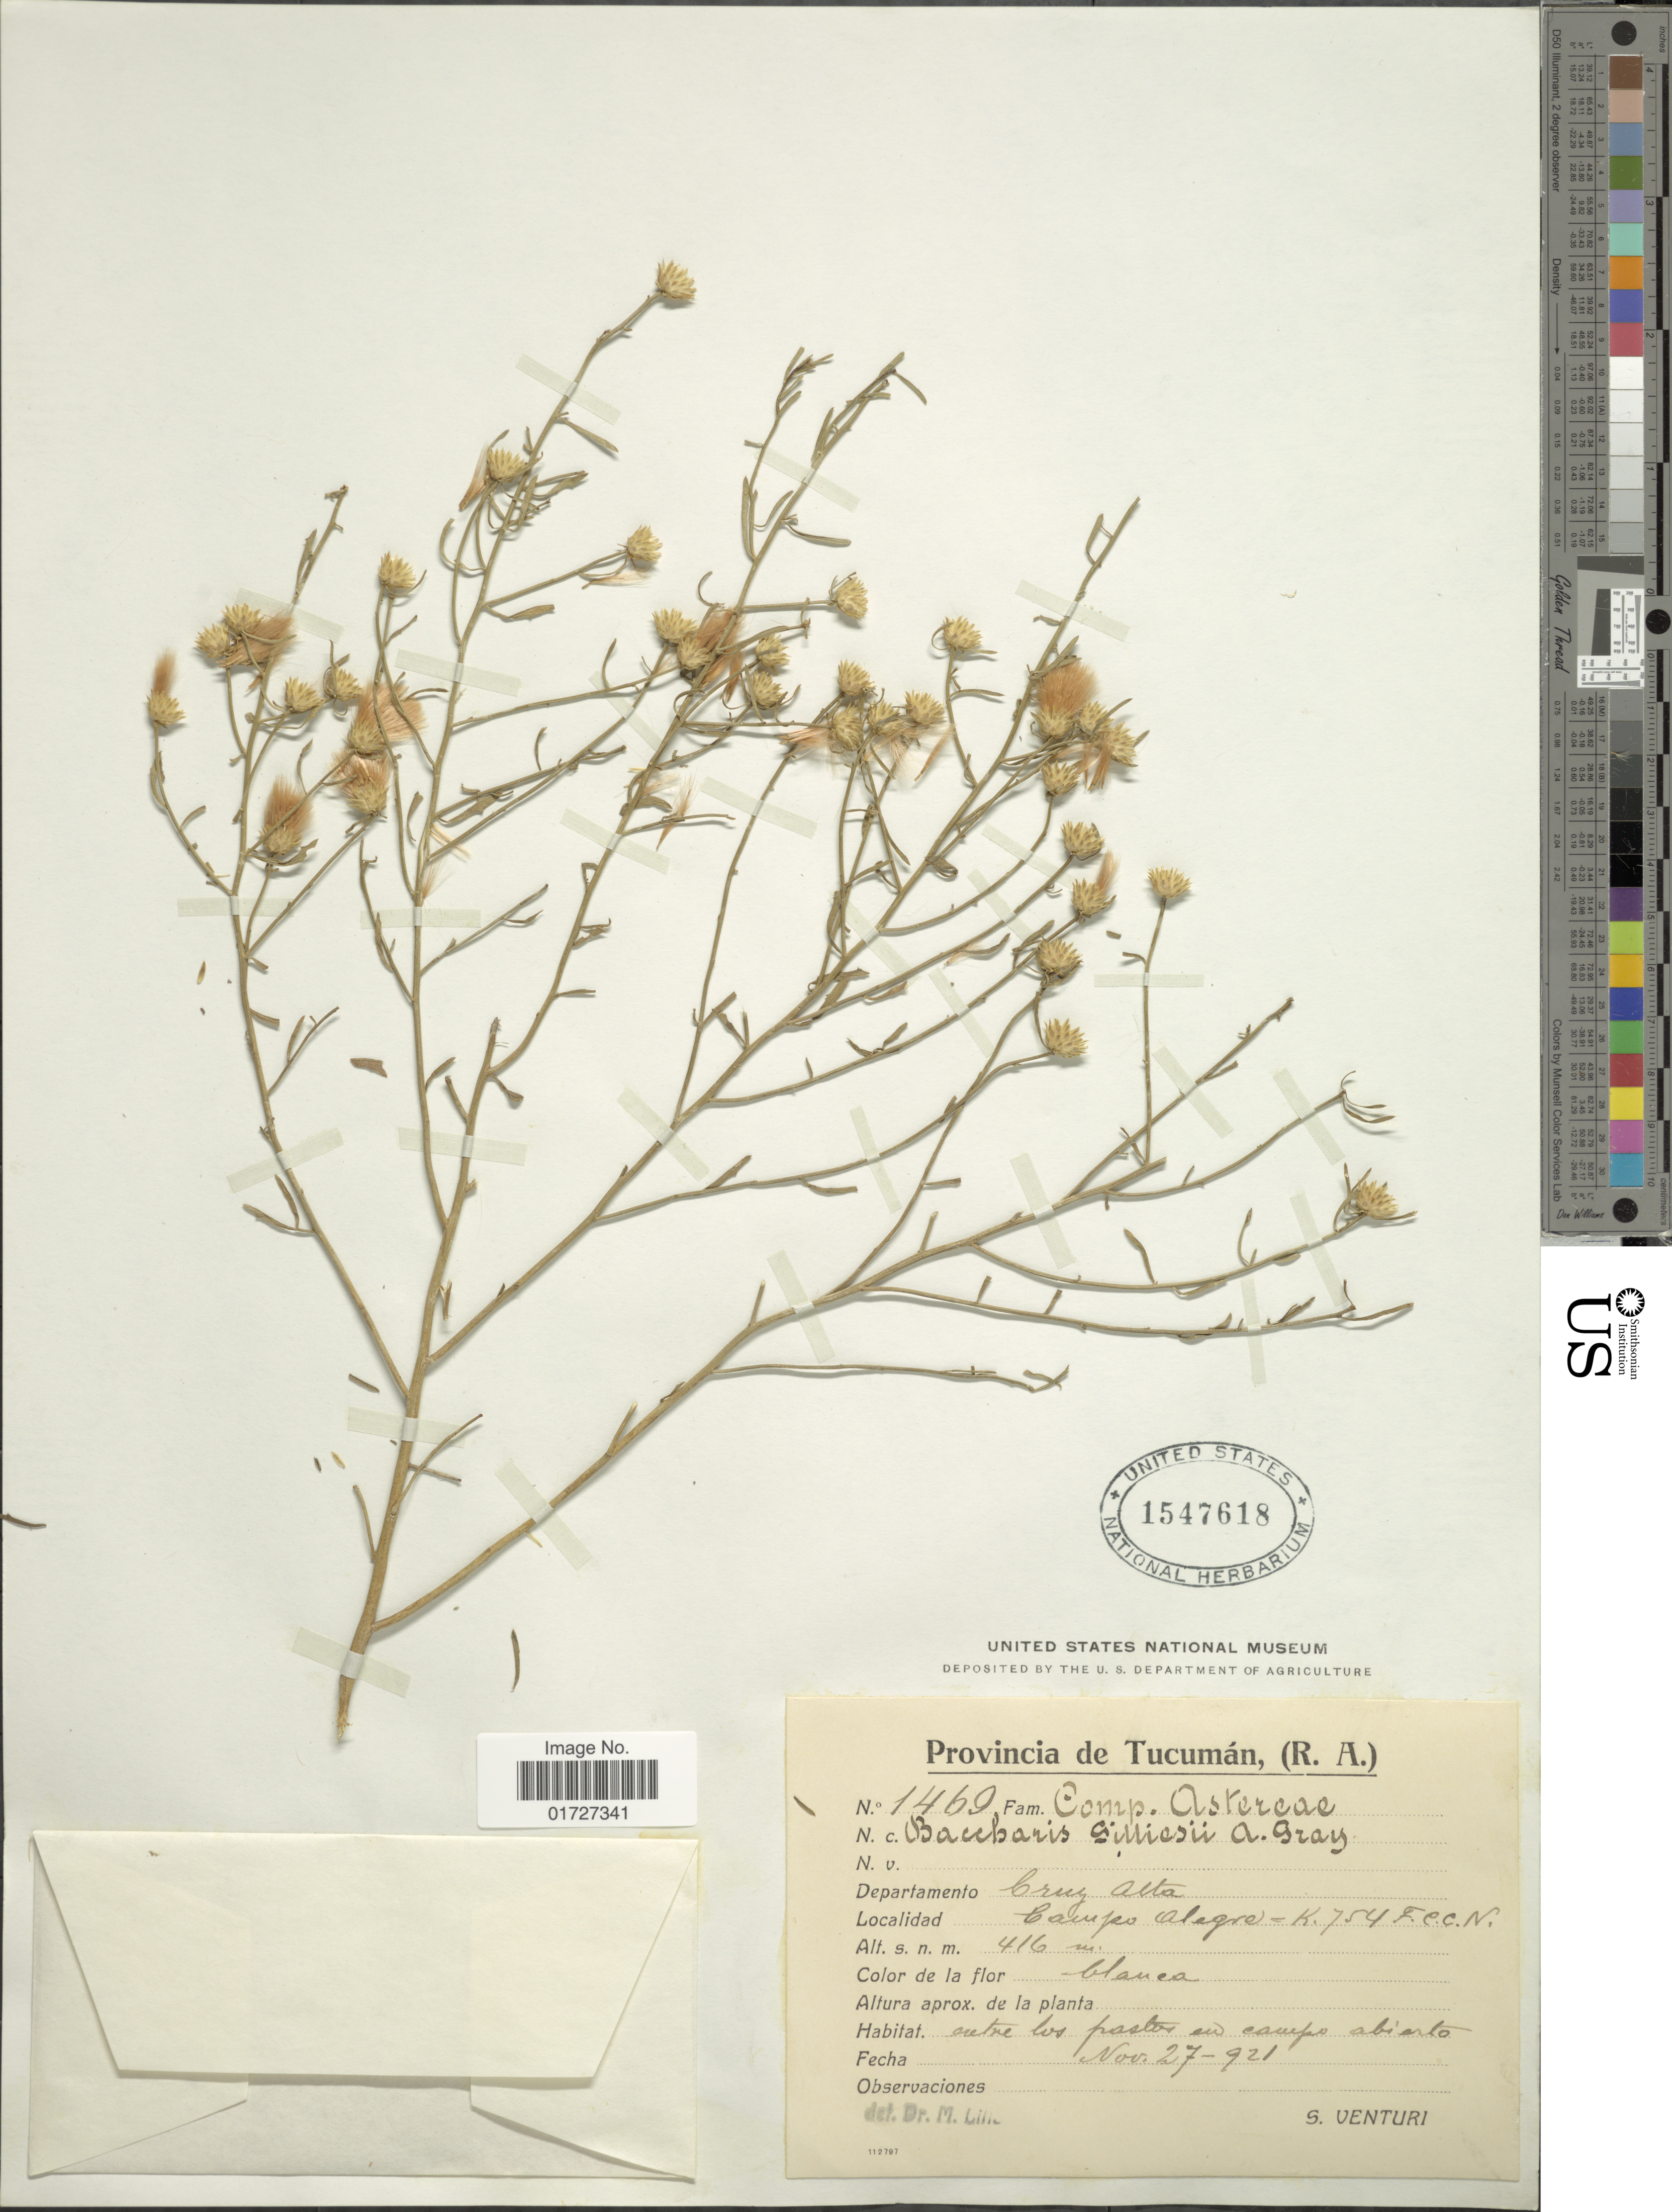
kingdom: Plantae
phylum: Tracheophyta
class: Magnoliopsida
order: Asterales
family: Asteraceae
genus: Baccharis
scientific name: Baccharis gilliesii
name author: A. Gray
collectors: S. Venturi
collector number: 1469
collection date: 1921-11-27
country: Argentina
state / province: Tucuman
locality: Departamento Cruz Alta, Campo Alegre-K754 F.E.C.N.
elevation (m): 416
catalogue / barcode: US 1547618